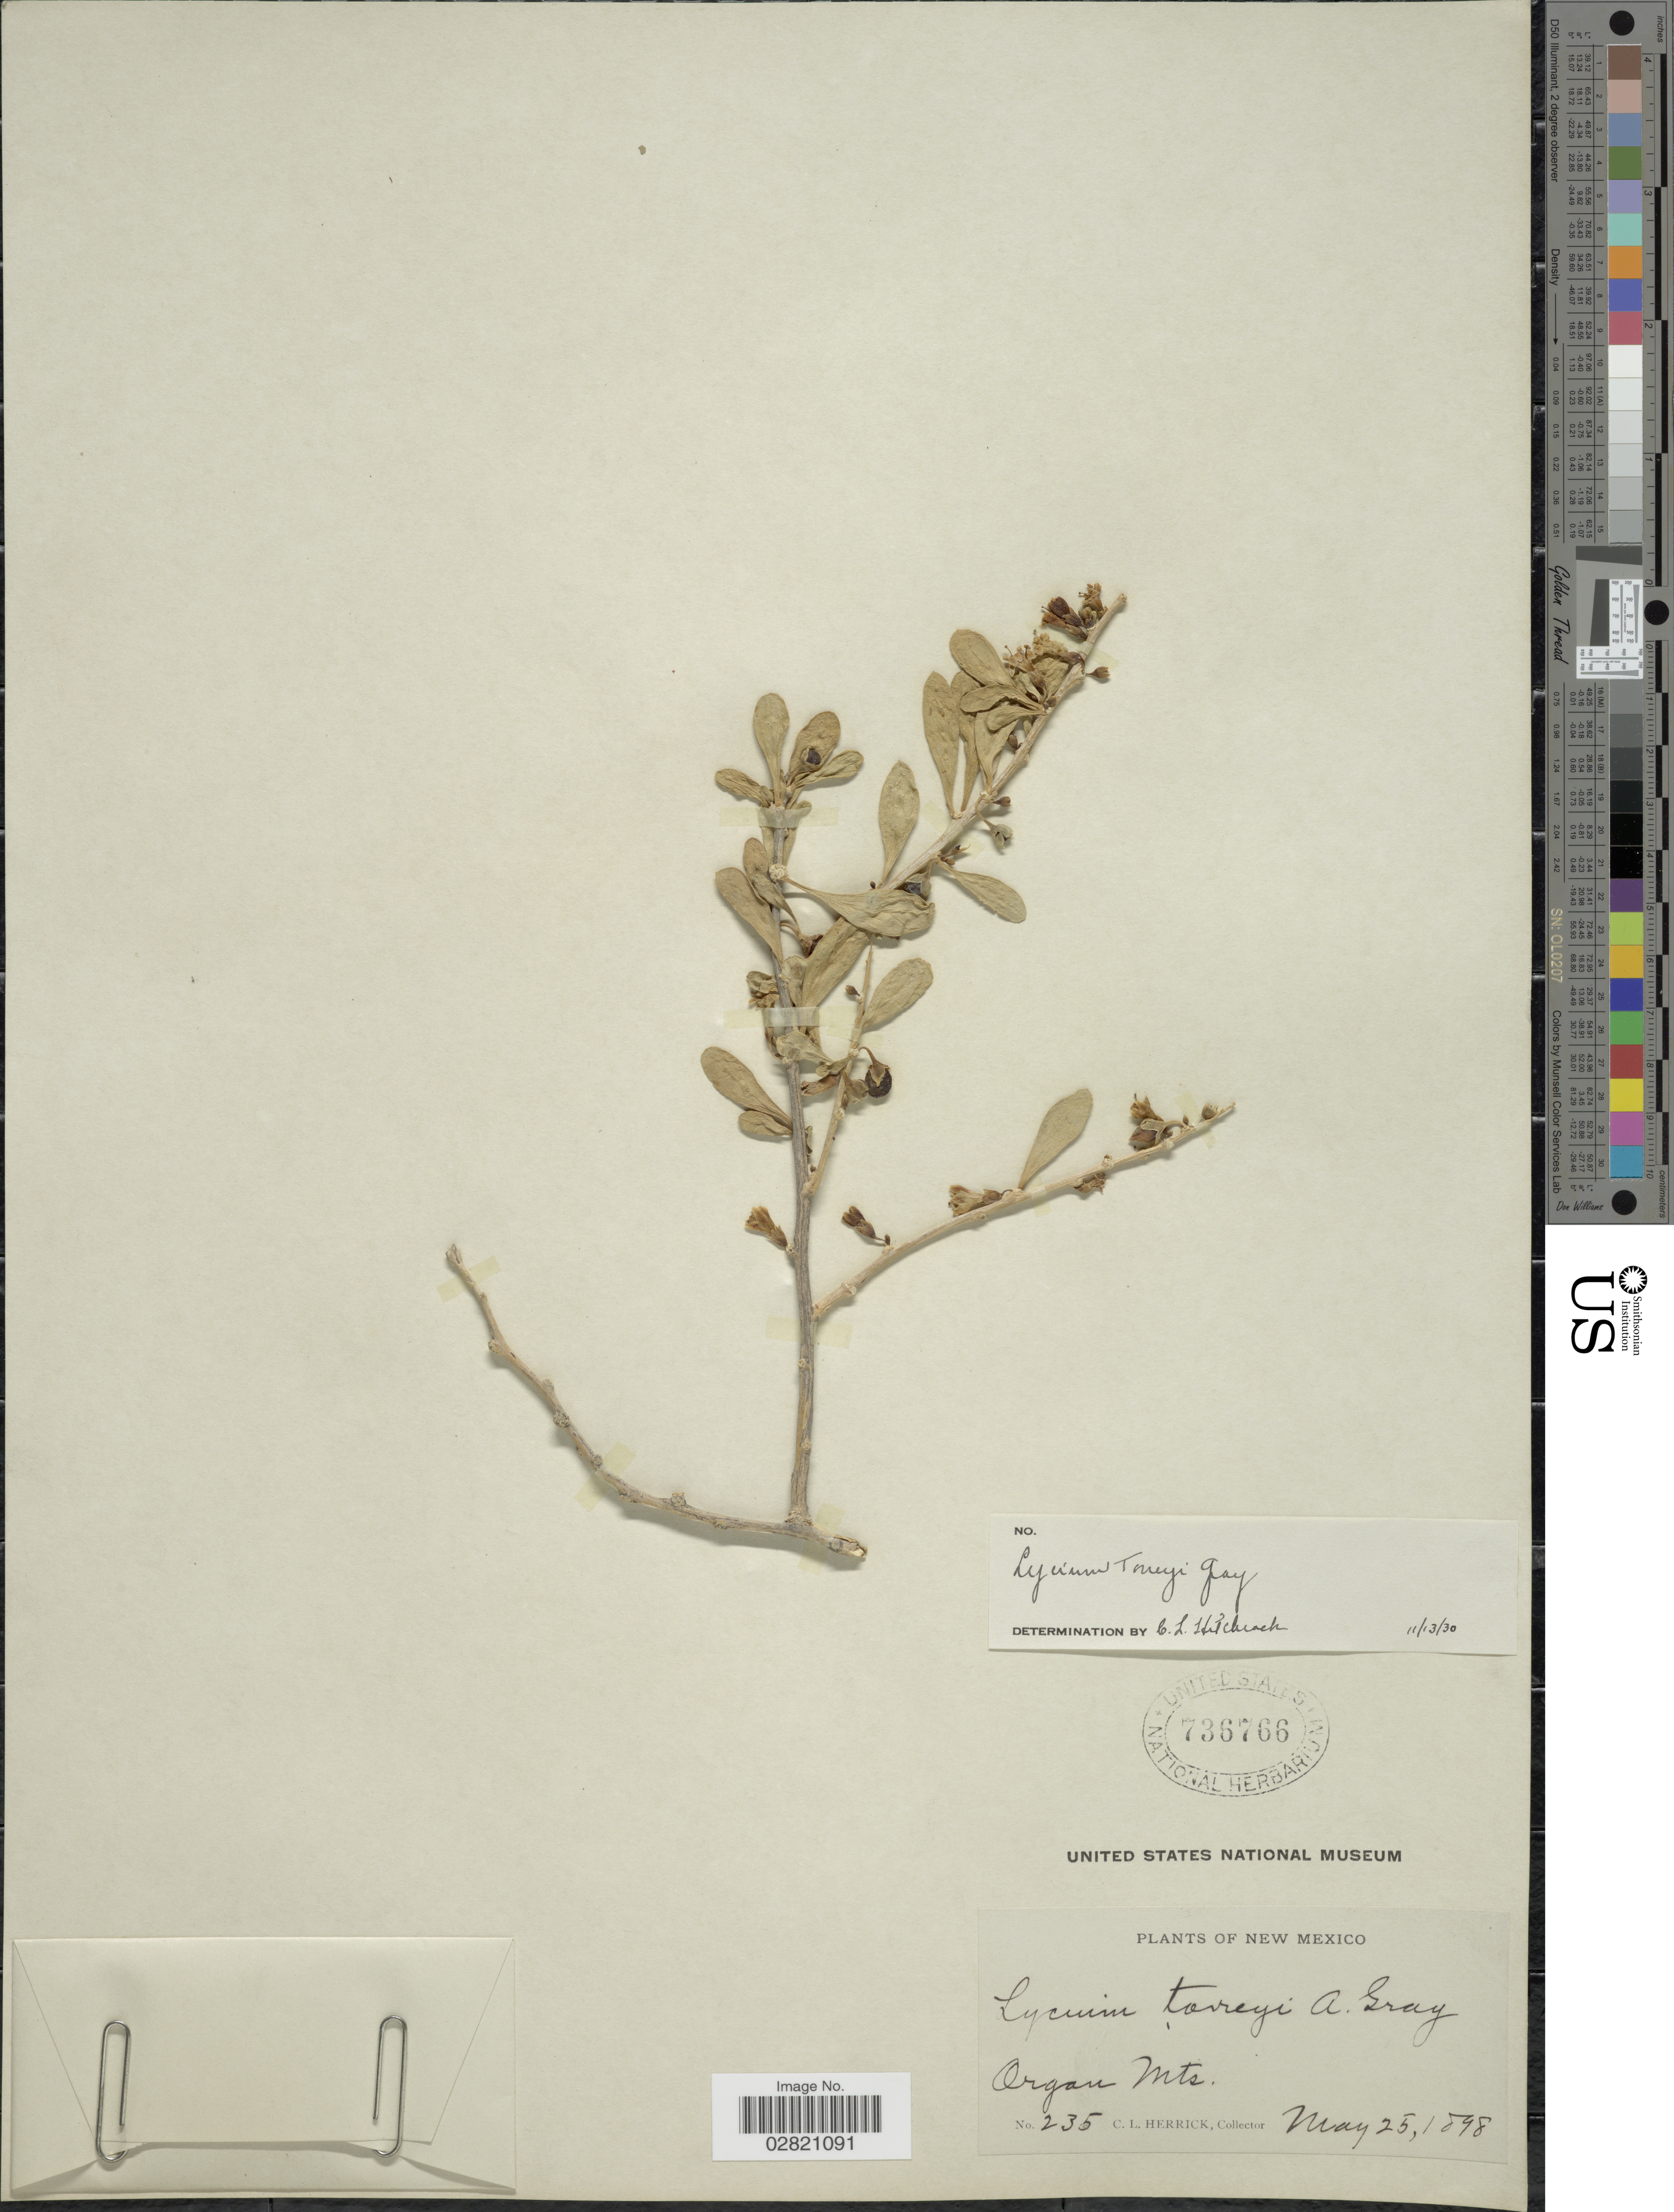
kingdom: Plantae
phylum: Tracheophyta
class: Magnoliopsida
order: Solanales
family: Solanaceae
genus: Lycium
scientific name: Lycium torreyi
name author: A. Gray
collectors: C. Herrick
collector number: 235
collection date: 1898-05-25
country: United States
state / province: New Mexico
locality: Organ Mts.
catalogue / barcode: US 736766